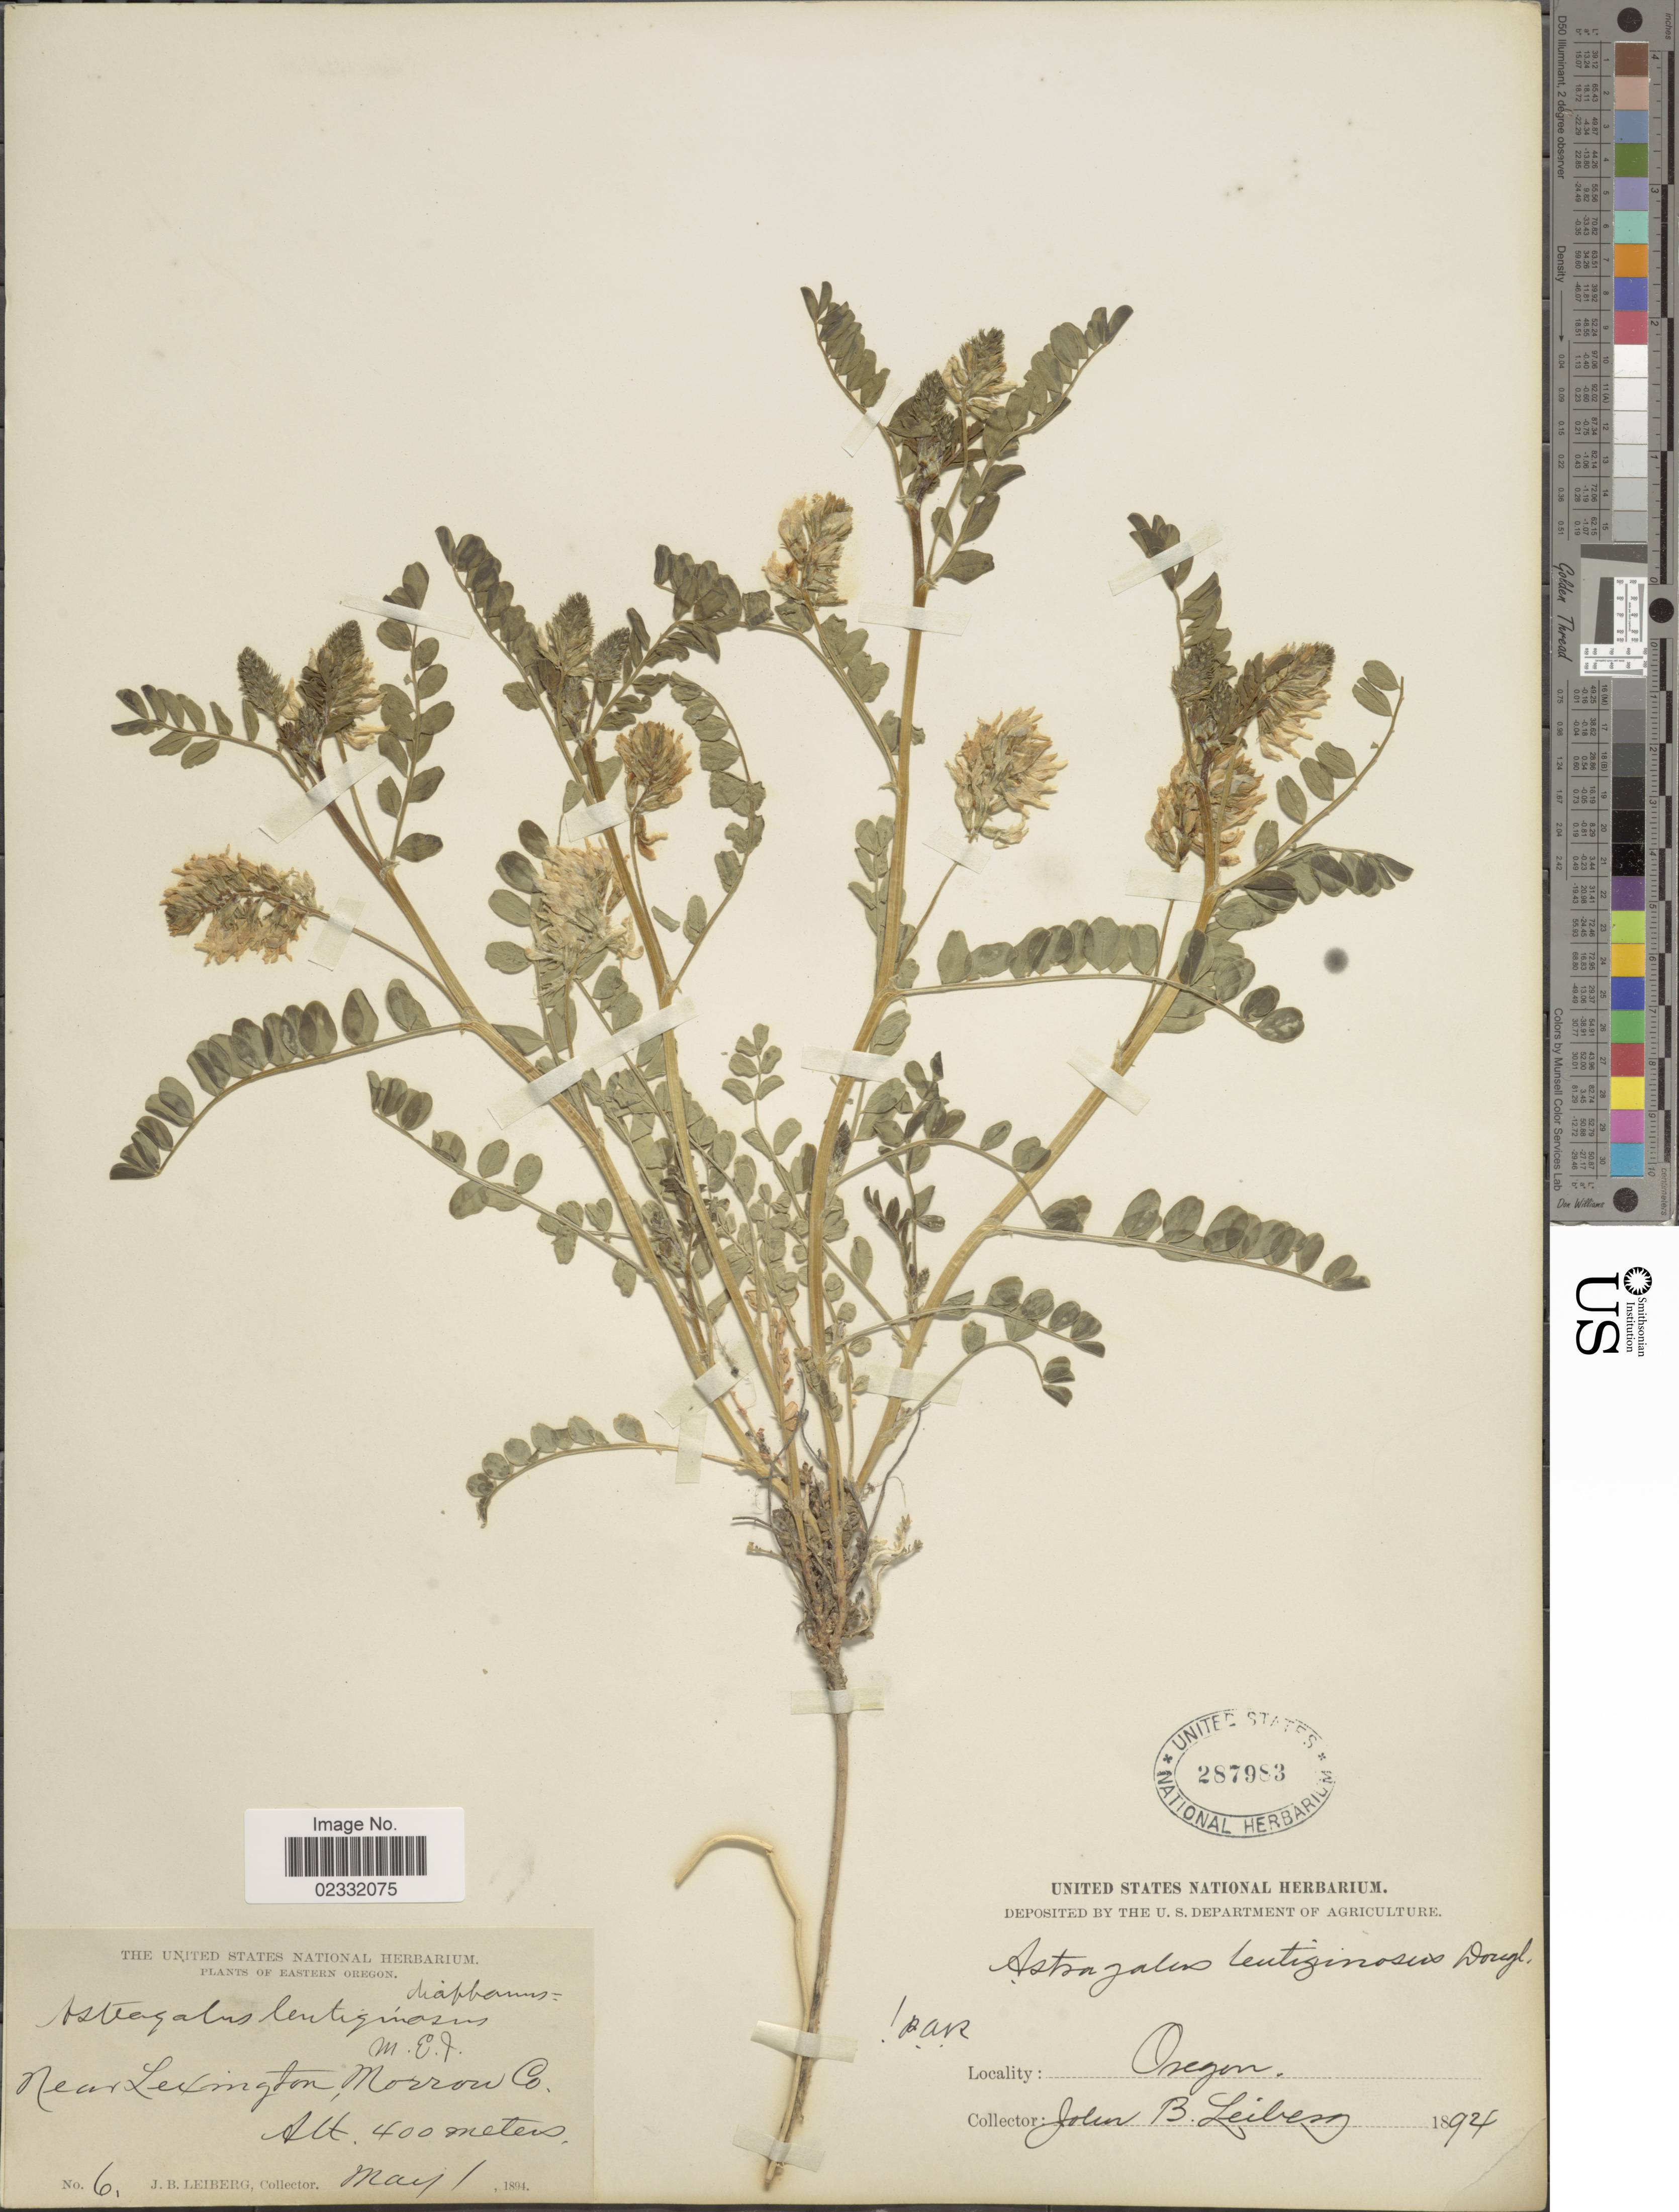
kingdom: Plantae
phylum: Tracheophyta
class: Magnoliopsida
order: Fabales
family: Fabaceae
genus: Astragalus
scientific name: Astragalus lentiginosus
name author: Douglas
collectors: J. B. Leiberg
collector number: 6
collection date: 1894-05-01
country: United States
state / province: Oregon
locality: Eastern Oregon, Near Lexington, Morron Co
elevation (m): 400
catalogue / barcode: US 287983